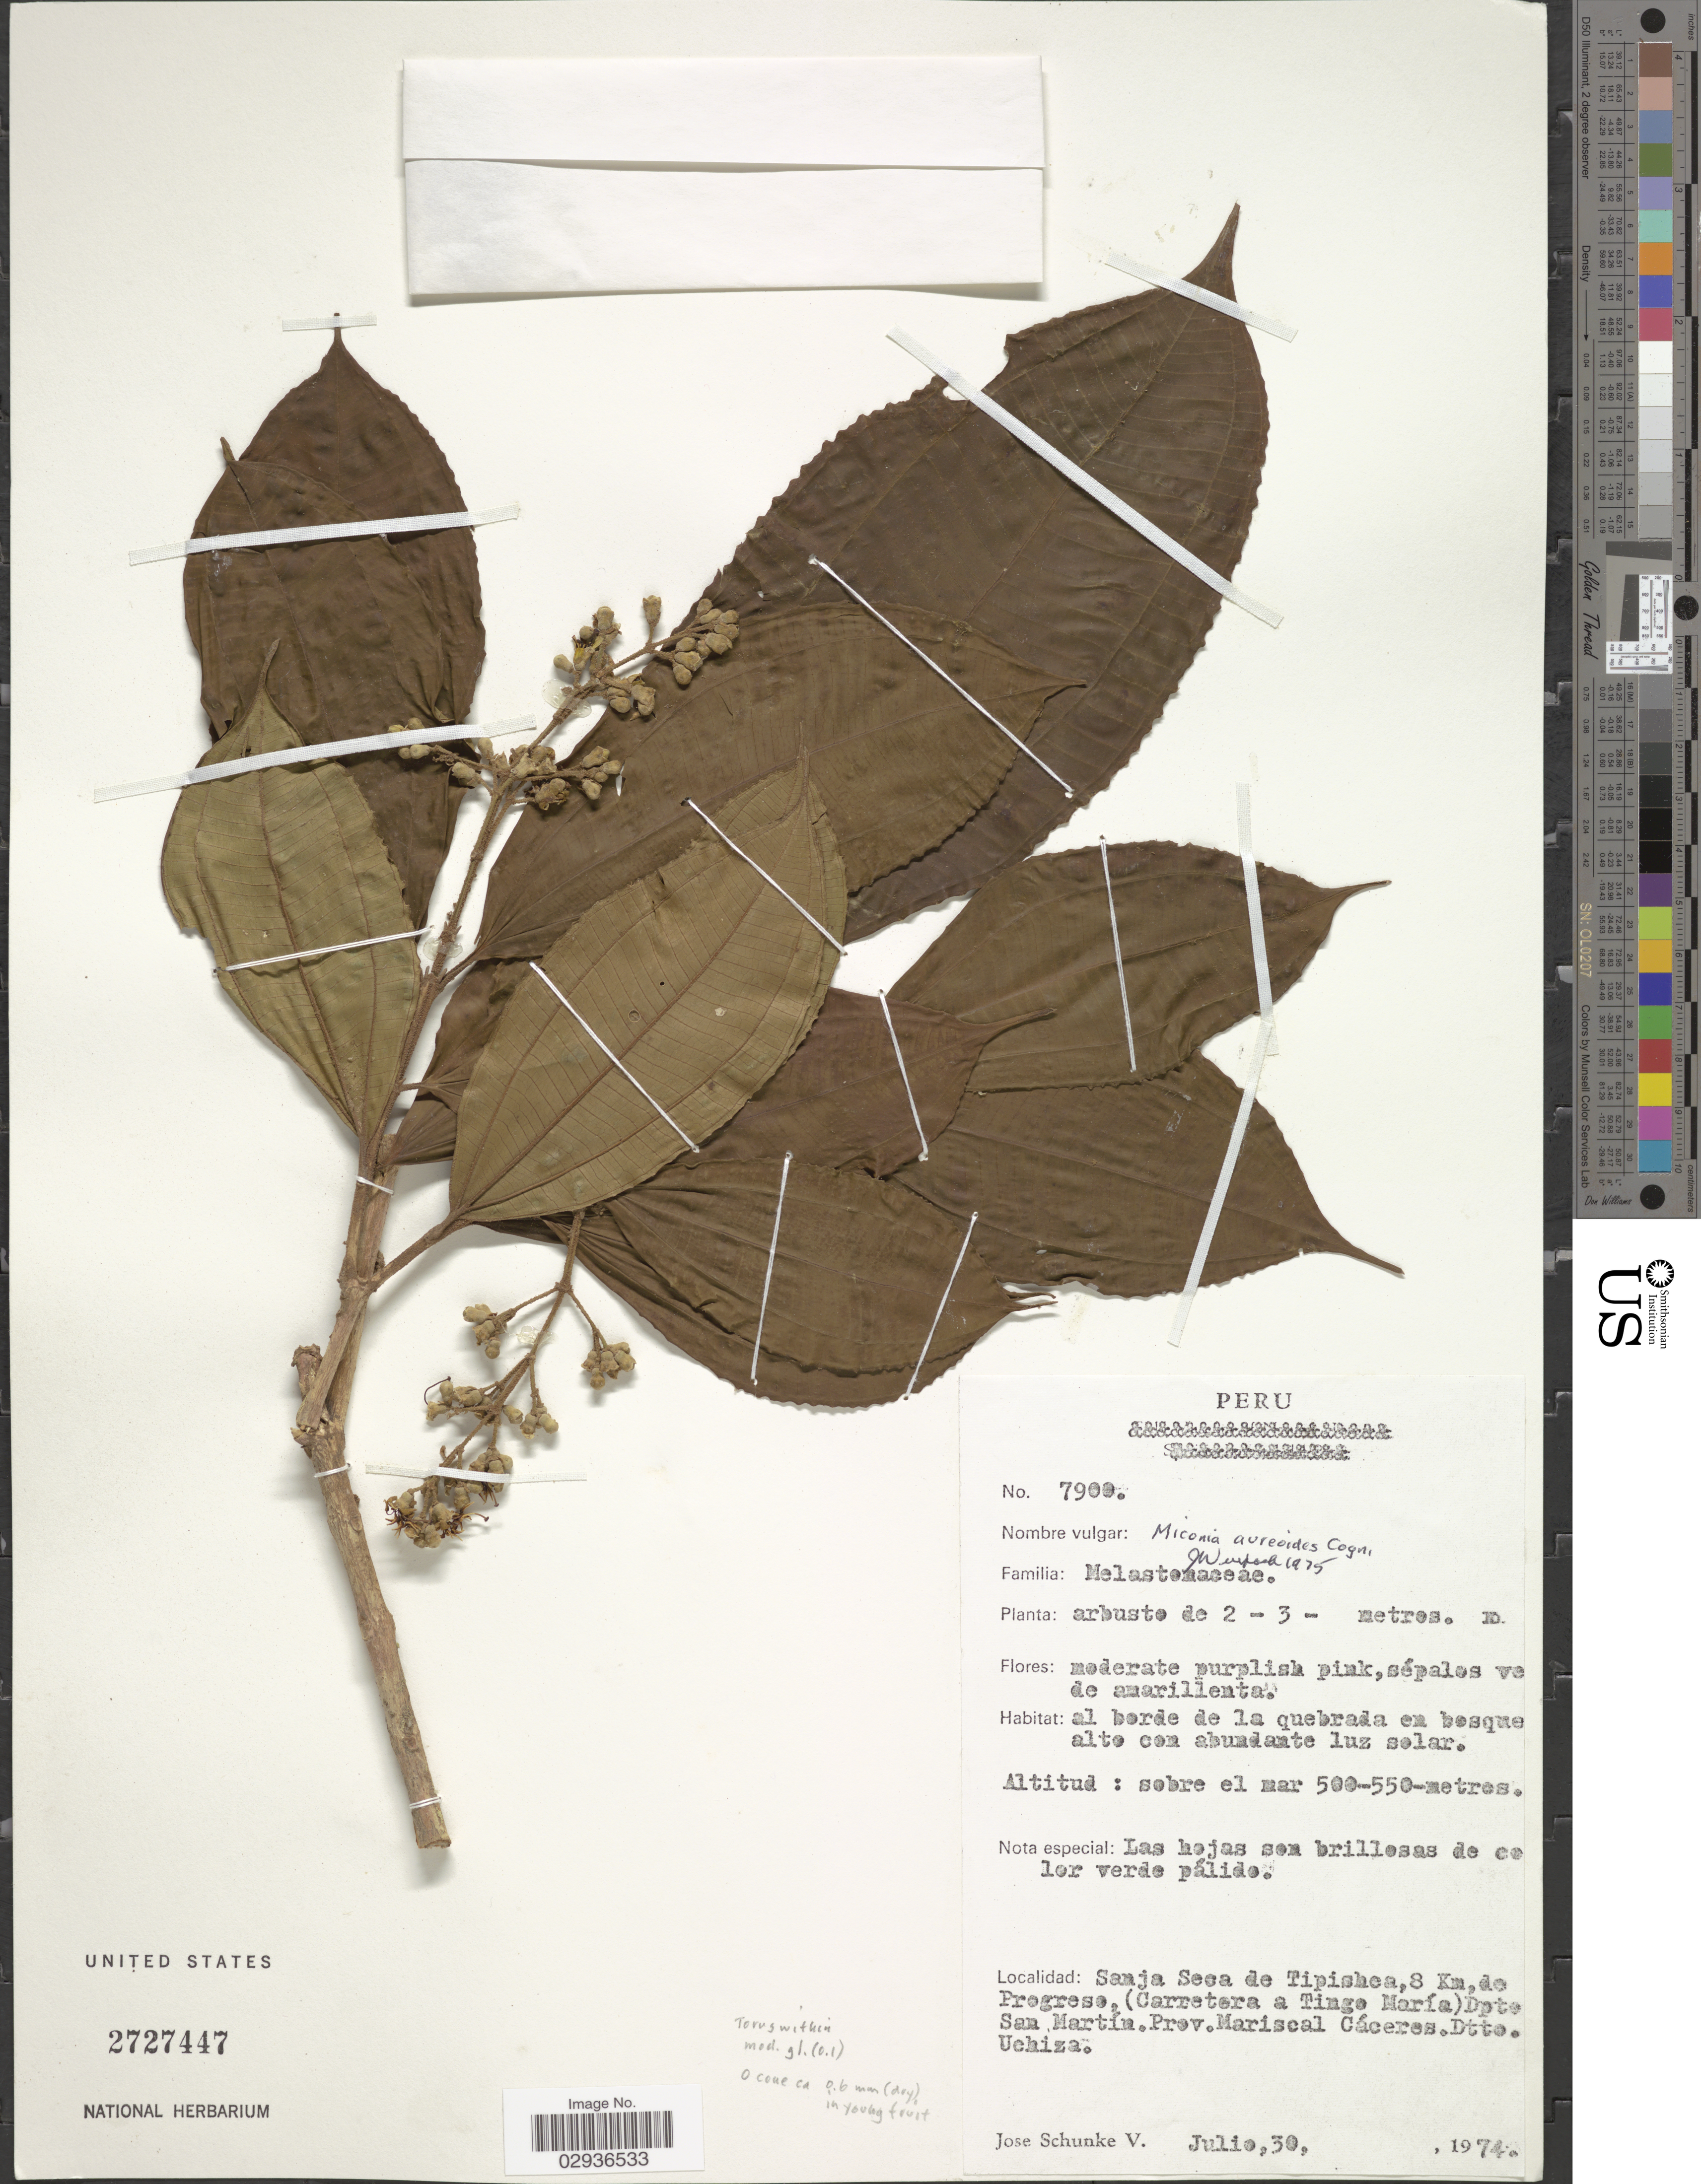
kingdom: Plantae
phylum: Tracheophyta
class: Magnoliopsida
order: Myrtales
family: Melastomataceae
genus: Miconia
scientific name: Miconia aureoides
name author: Cogn.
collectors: J. Schunke Vigo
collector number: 7900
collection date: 1974-07-30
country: Peru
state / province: San Martín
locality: Sanja Seca de Tipishea, 8 Km. de Progreso, (Carretera a Tingp María) Dpto. San Martin. Prov. Mariscal Cáceres. Dtto. Uchiza.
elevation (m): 500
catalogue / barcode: US 2727447